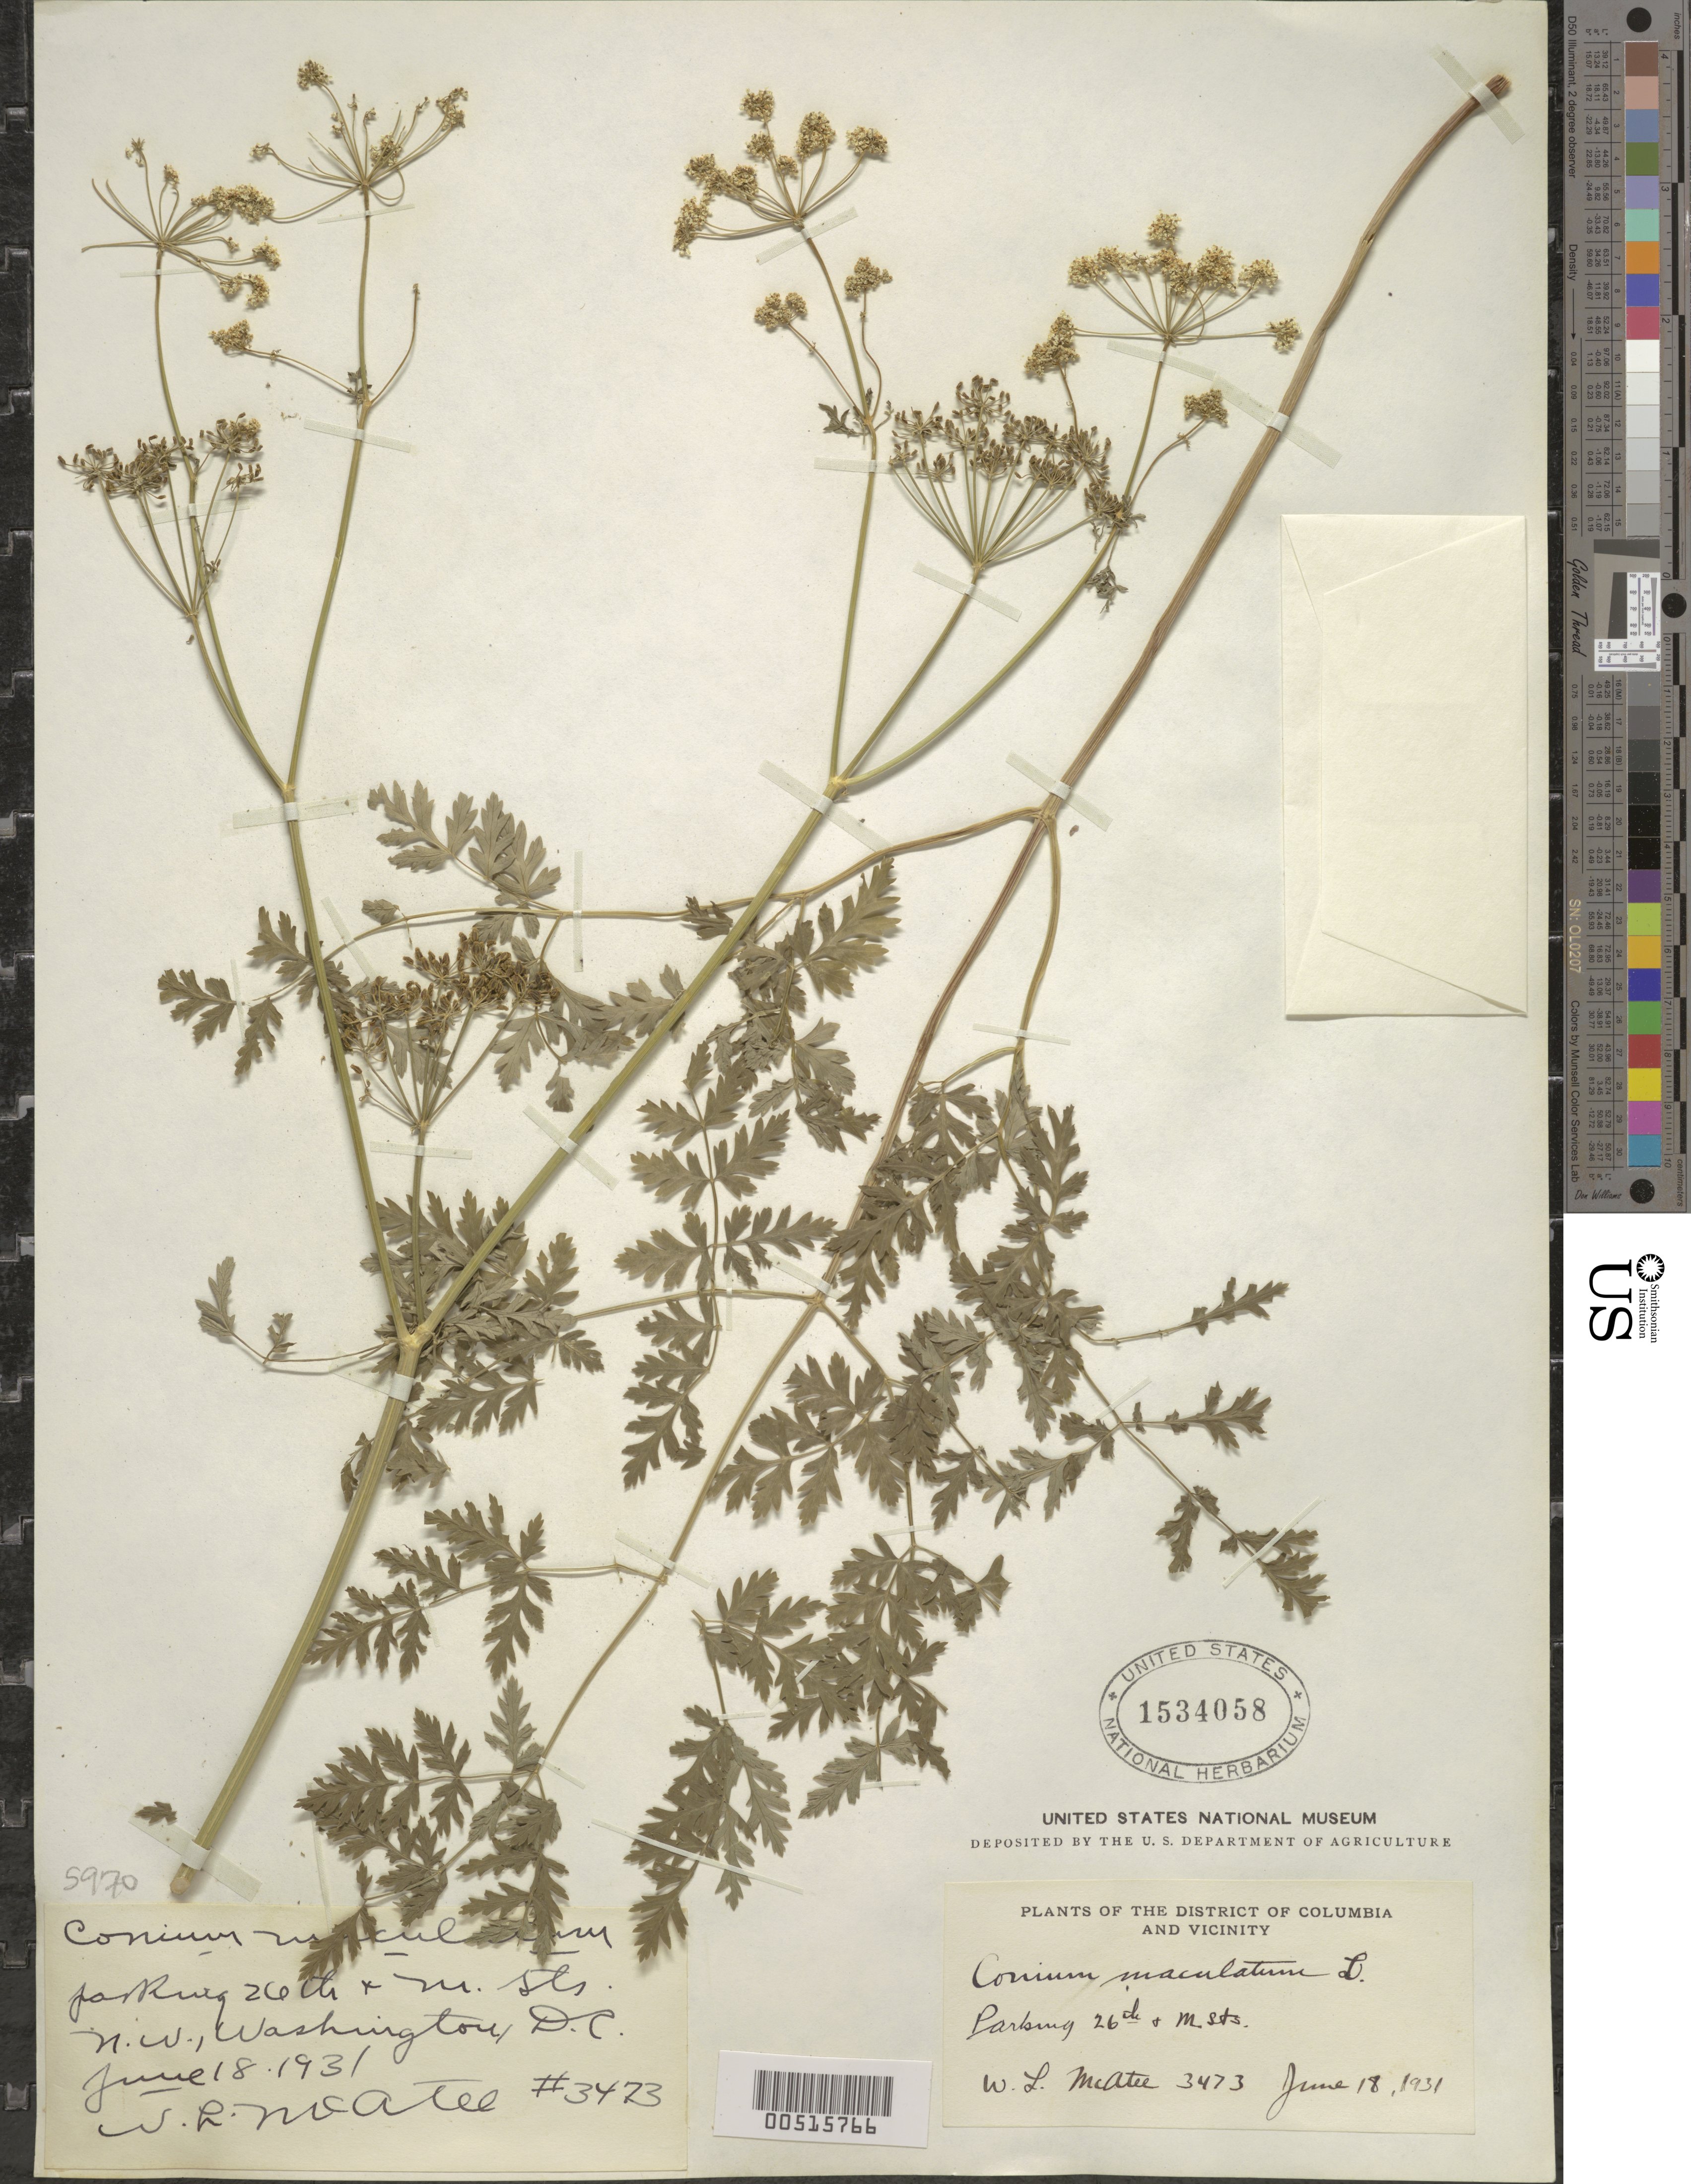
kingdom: Plantae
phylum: Tracheophyta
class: Magnoliopsida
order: Apiales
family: Apiaceae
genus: Conium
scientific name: Conium maculatum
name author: L.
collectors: W. McAtee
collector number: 3473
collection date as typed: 18 Jun 1931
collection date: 1931-06-18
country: United States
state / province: District of Columbia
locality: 26th St. and M St. NW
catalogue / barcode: US 1534058